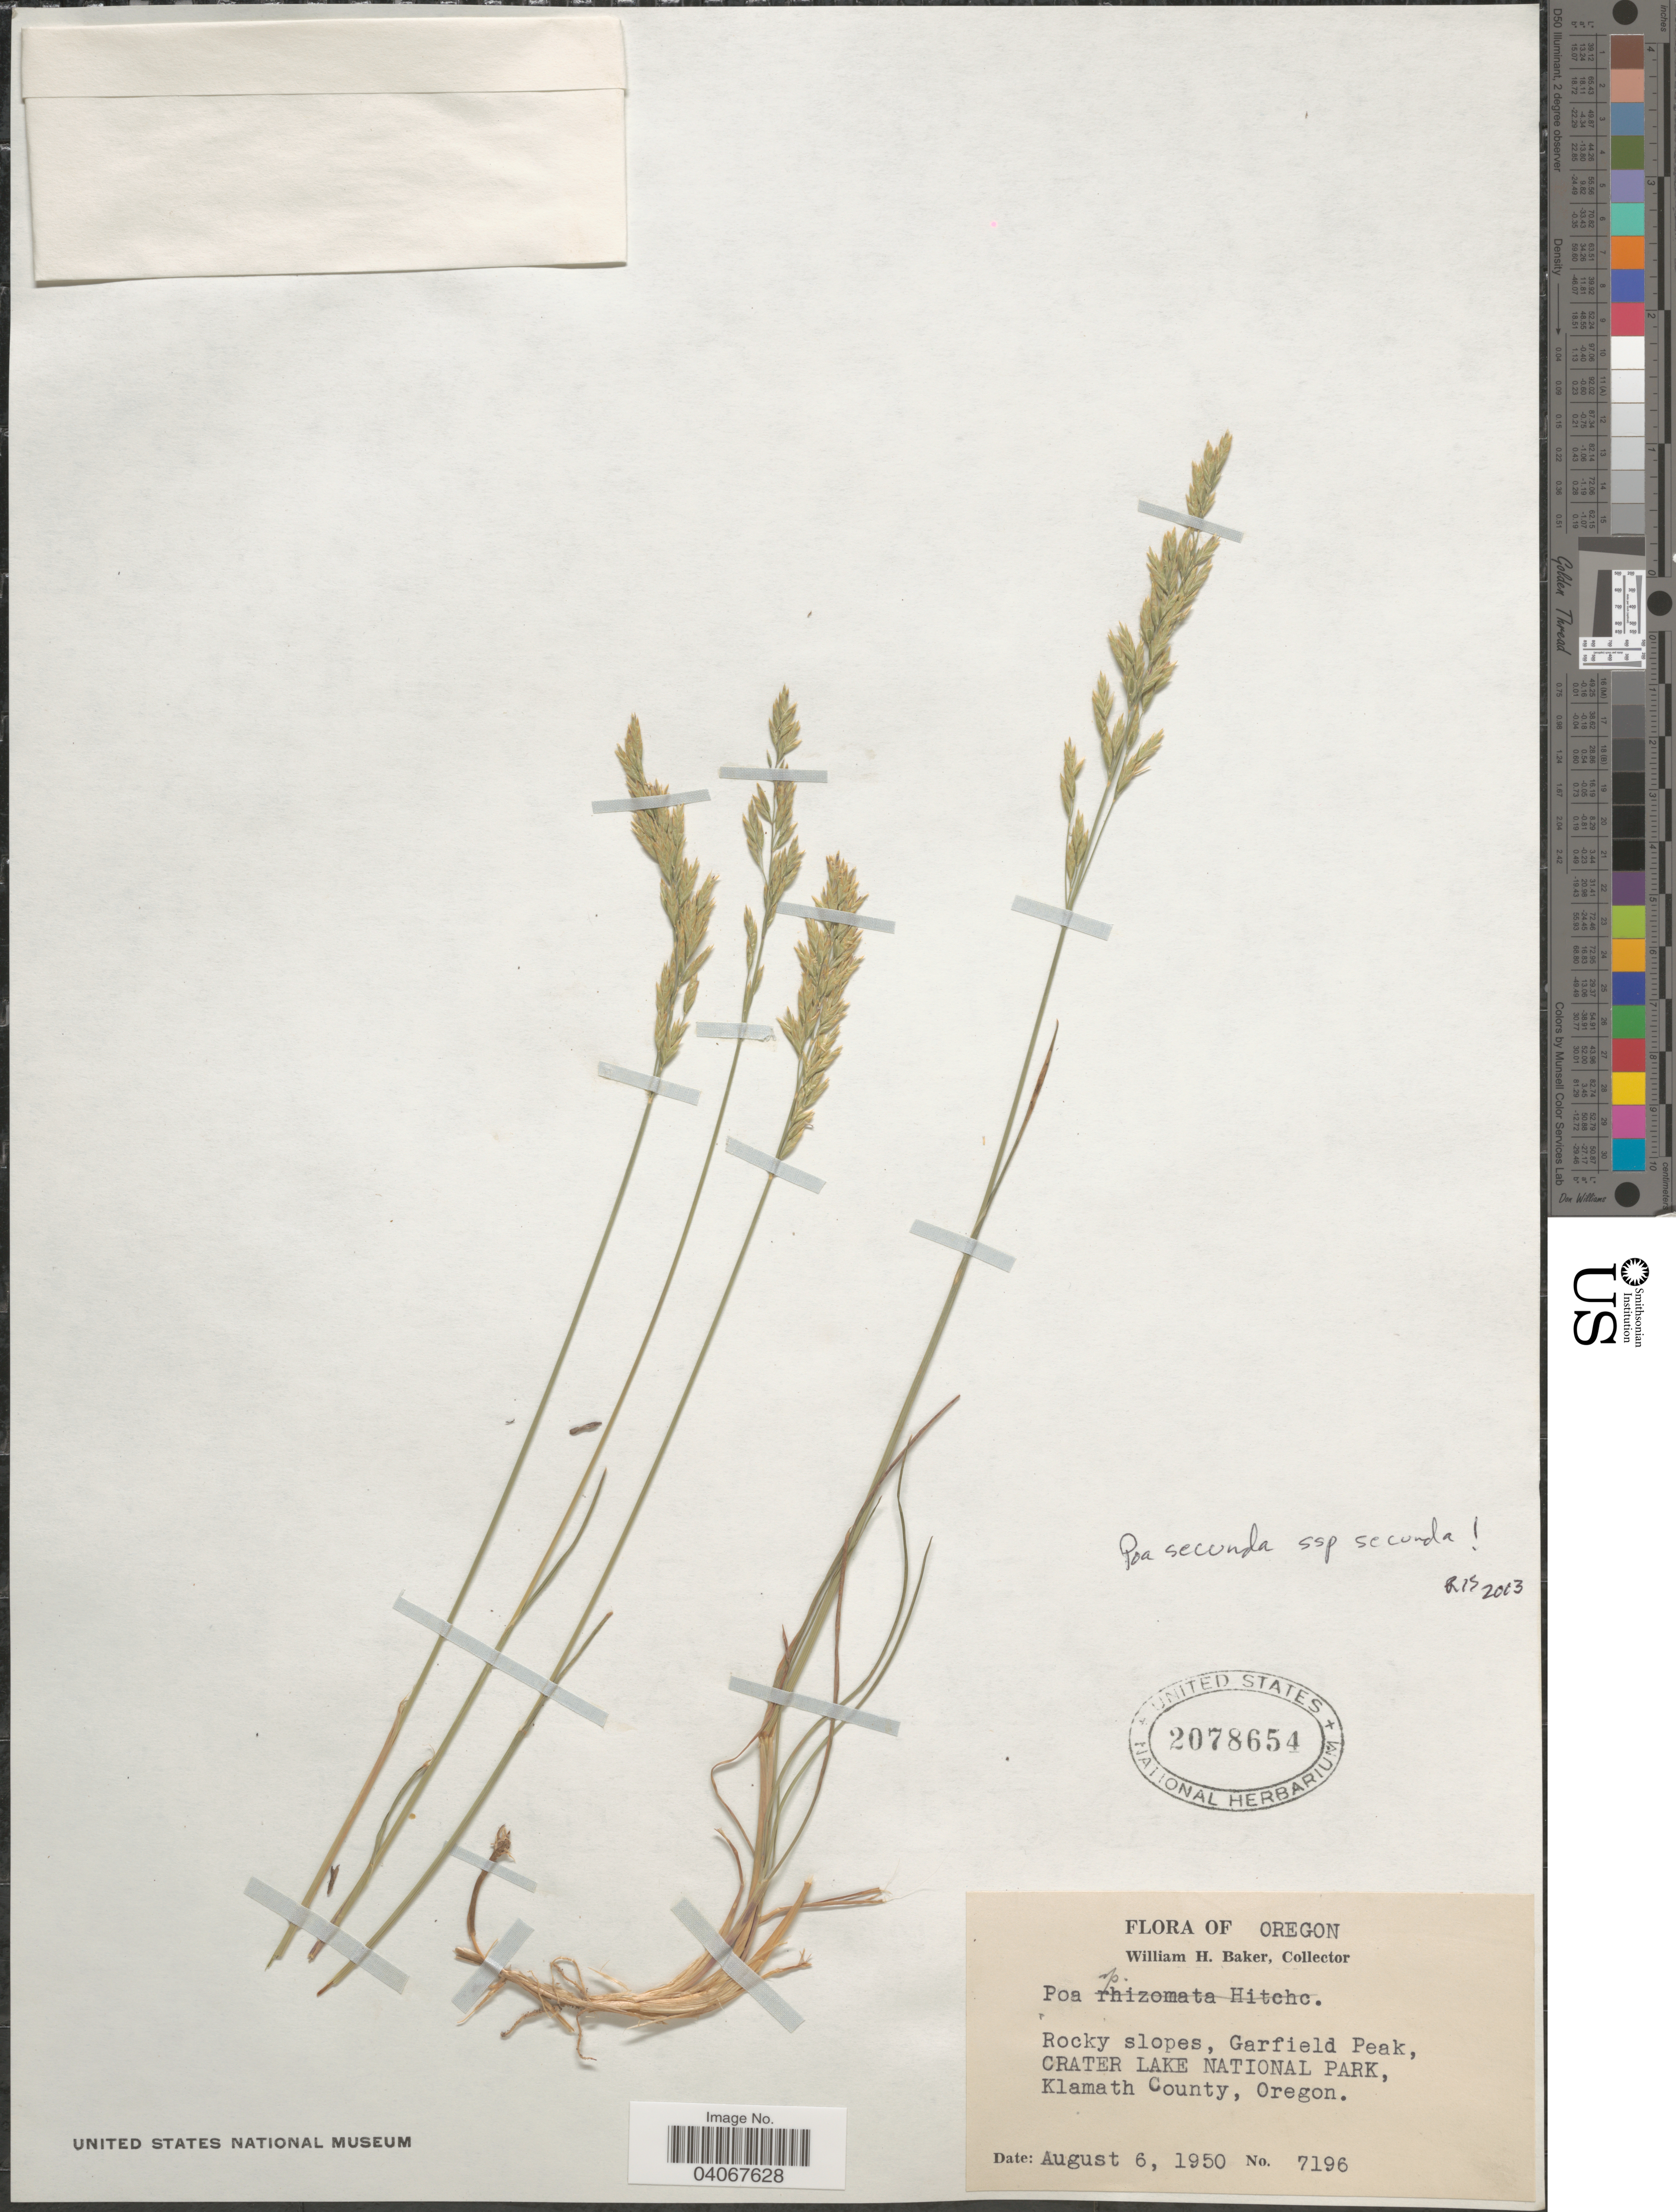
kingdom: Plantae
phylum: Tracheophyta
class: Liliopsida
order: Poales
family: Poaceae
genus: Poa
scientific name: Poa secunda subsp. secunda var. secunda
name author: J. Presl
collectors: W. H. Baker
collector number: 7196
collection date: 1950-08-06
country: United States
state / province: Oregon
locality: Rocky slopes, Garfield Peak, Crater Lake National Park, Klamath County.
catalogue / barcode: US 2078654